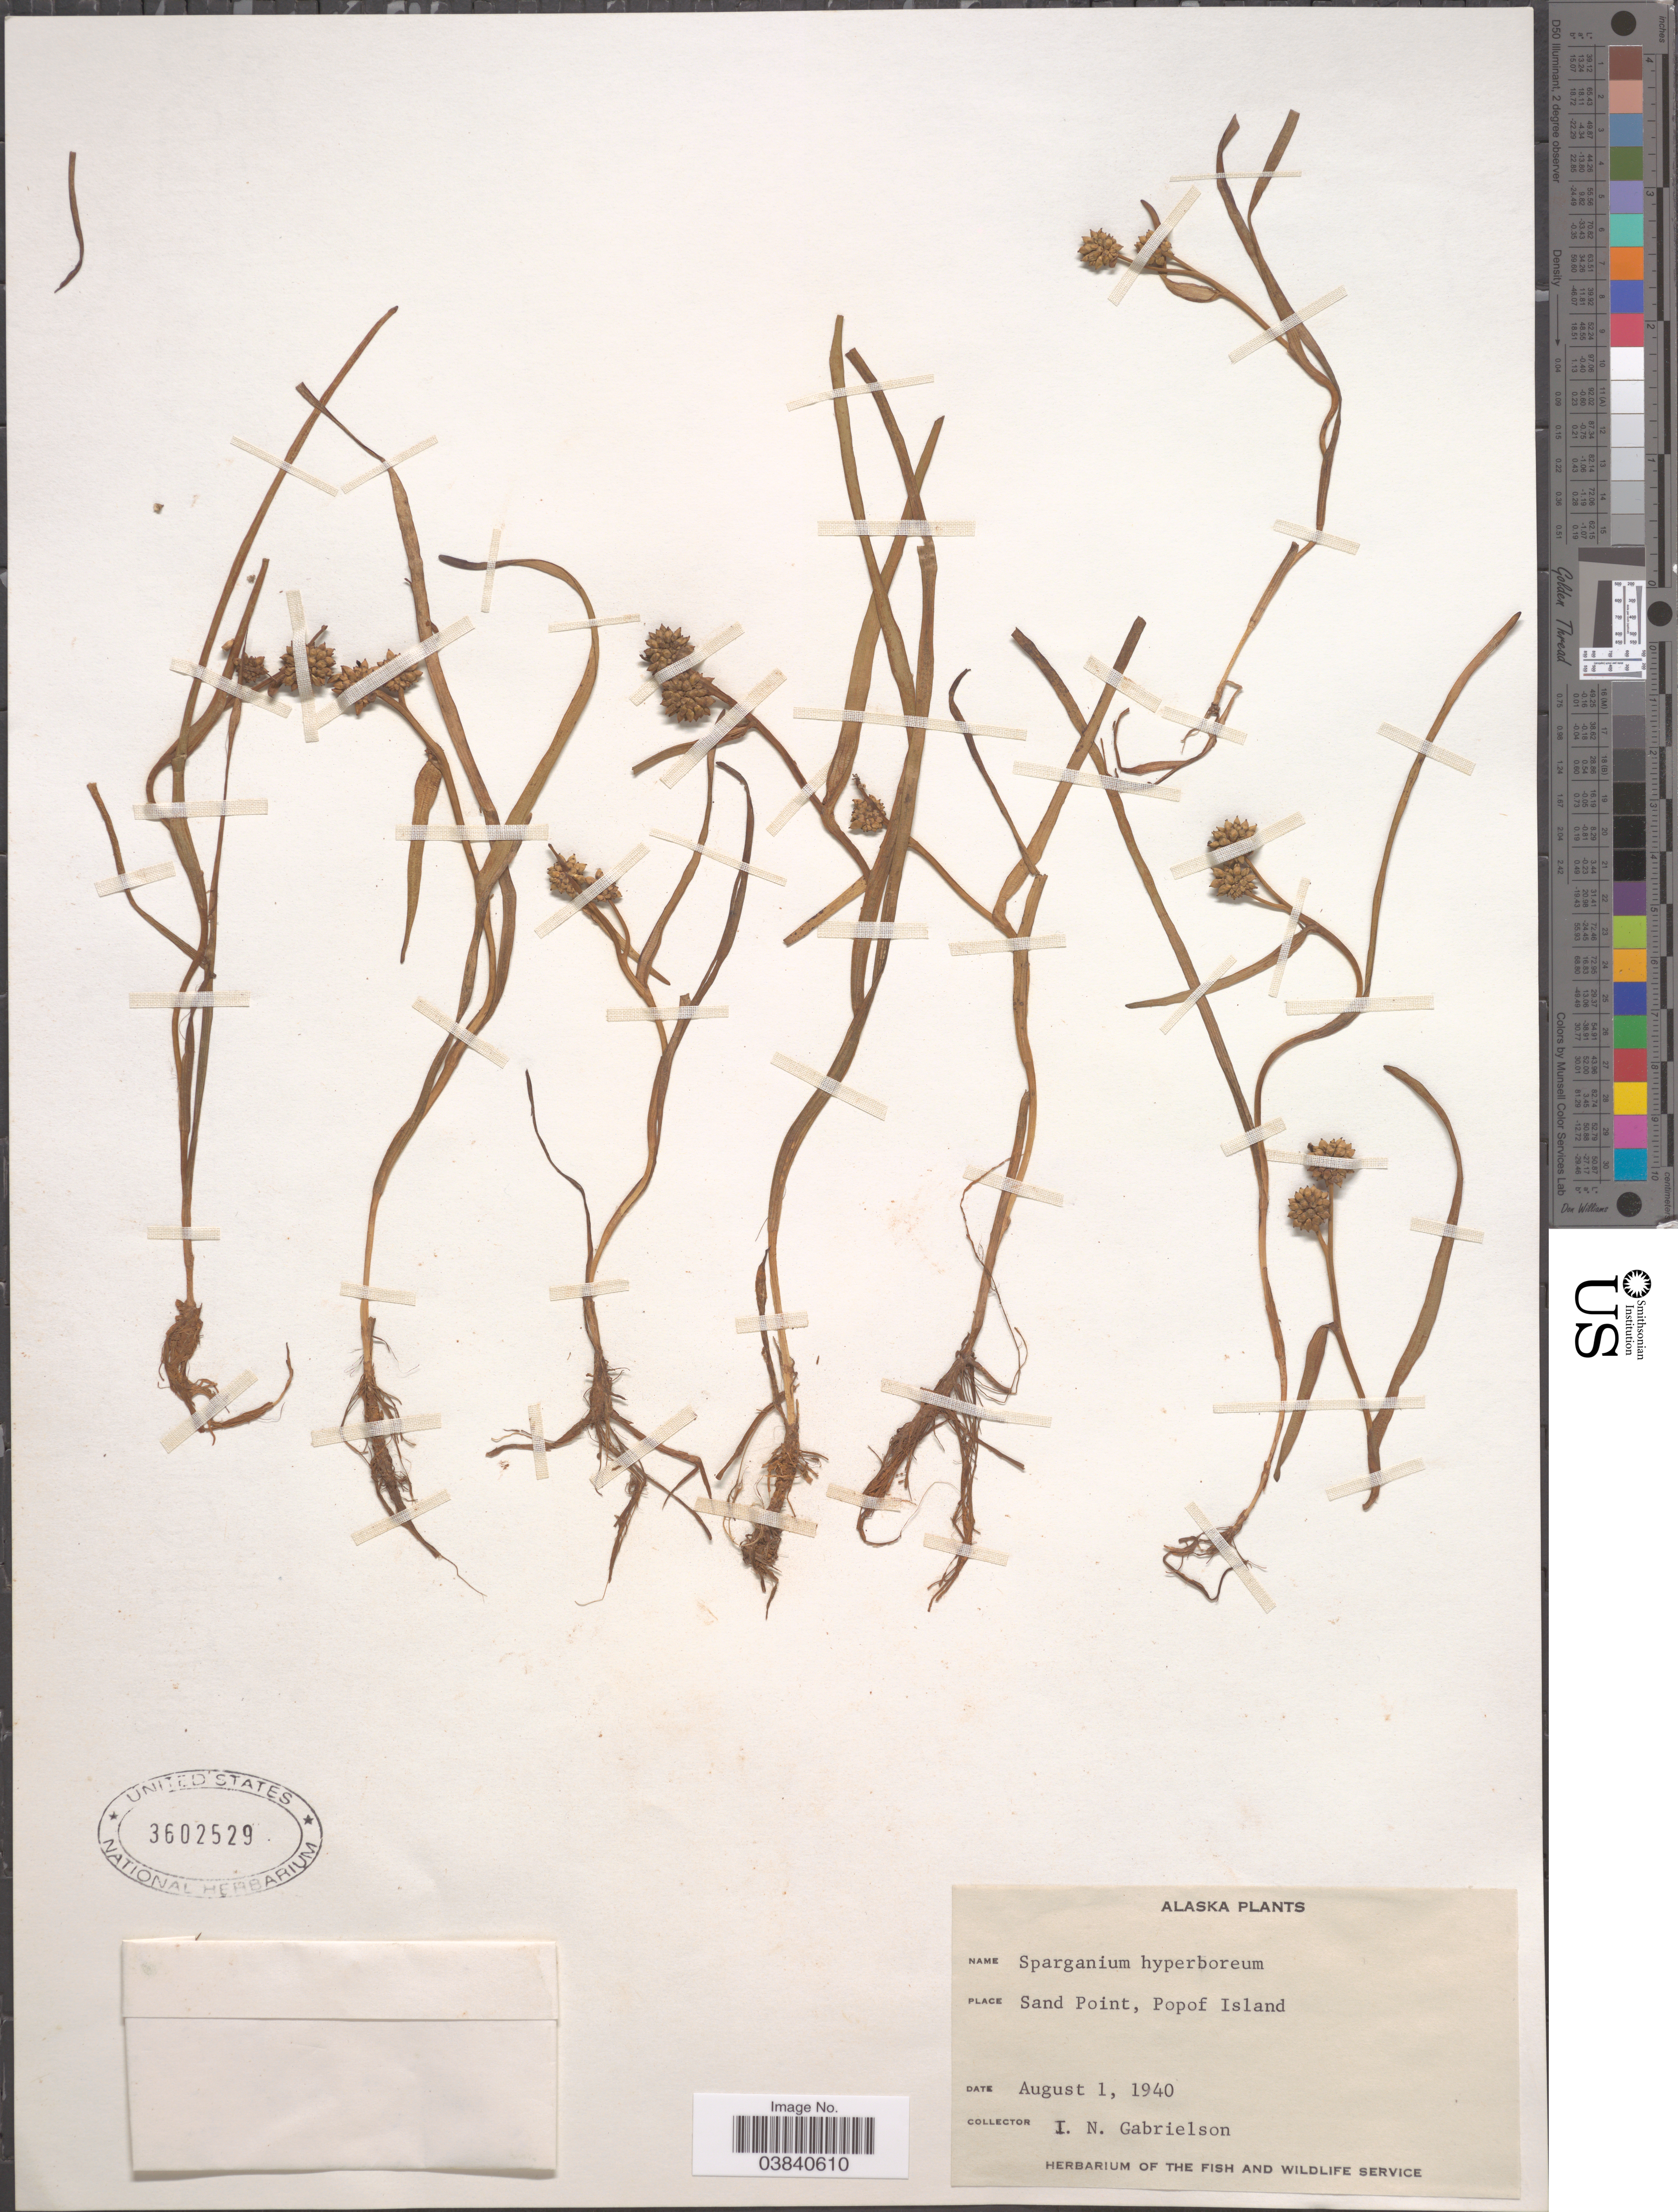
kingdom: Plantae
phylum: Tracheophyta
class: Liliopsida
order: Poales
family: Typhaceae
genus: Sparganium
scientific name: Sparganium hyperboreum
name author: Beurl. ex Laest.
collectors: I. Gabrielson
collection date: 1940-08-01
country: United States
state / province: Alaska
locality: Sand Point, Popof Island.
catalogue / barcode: US 3602529